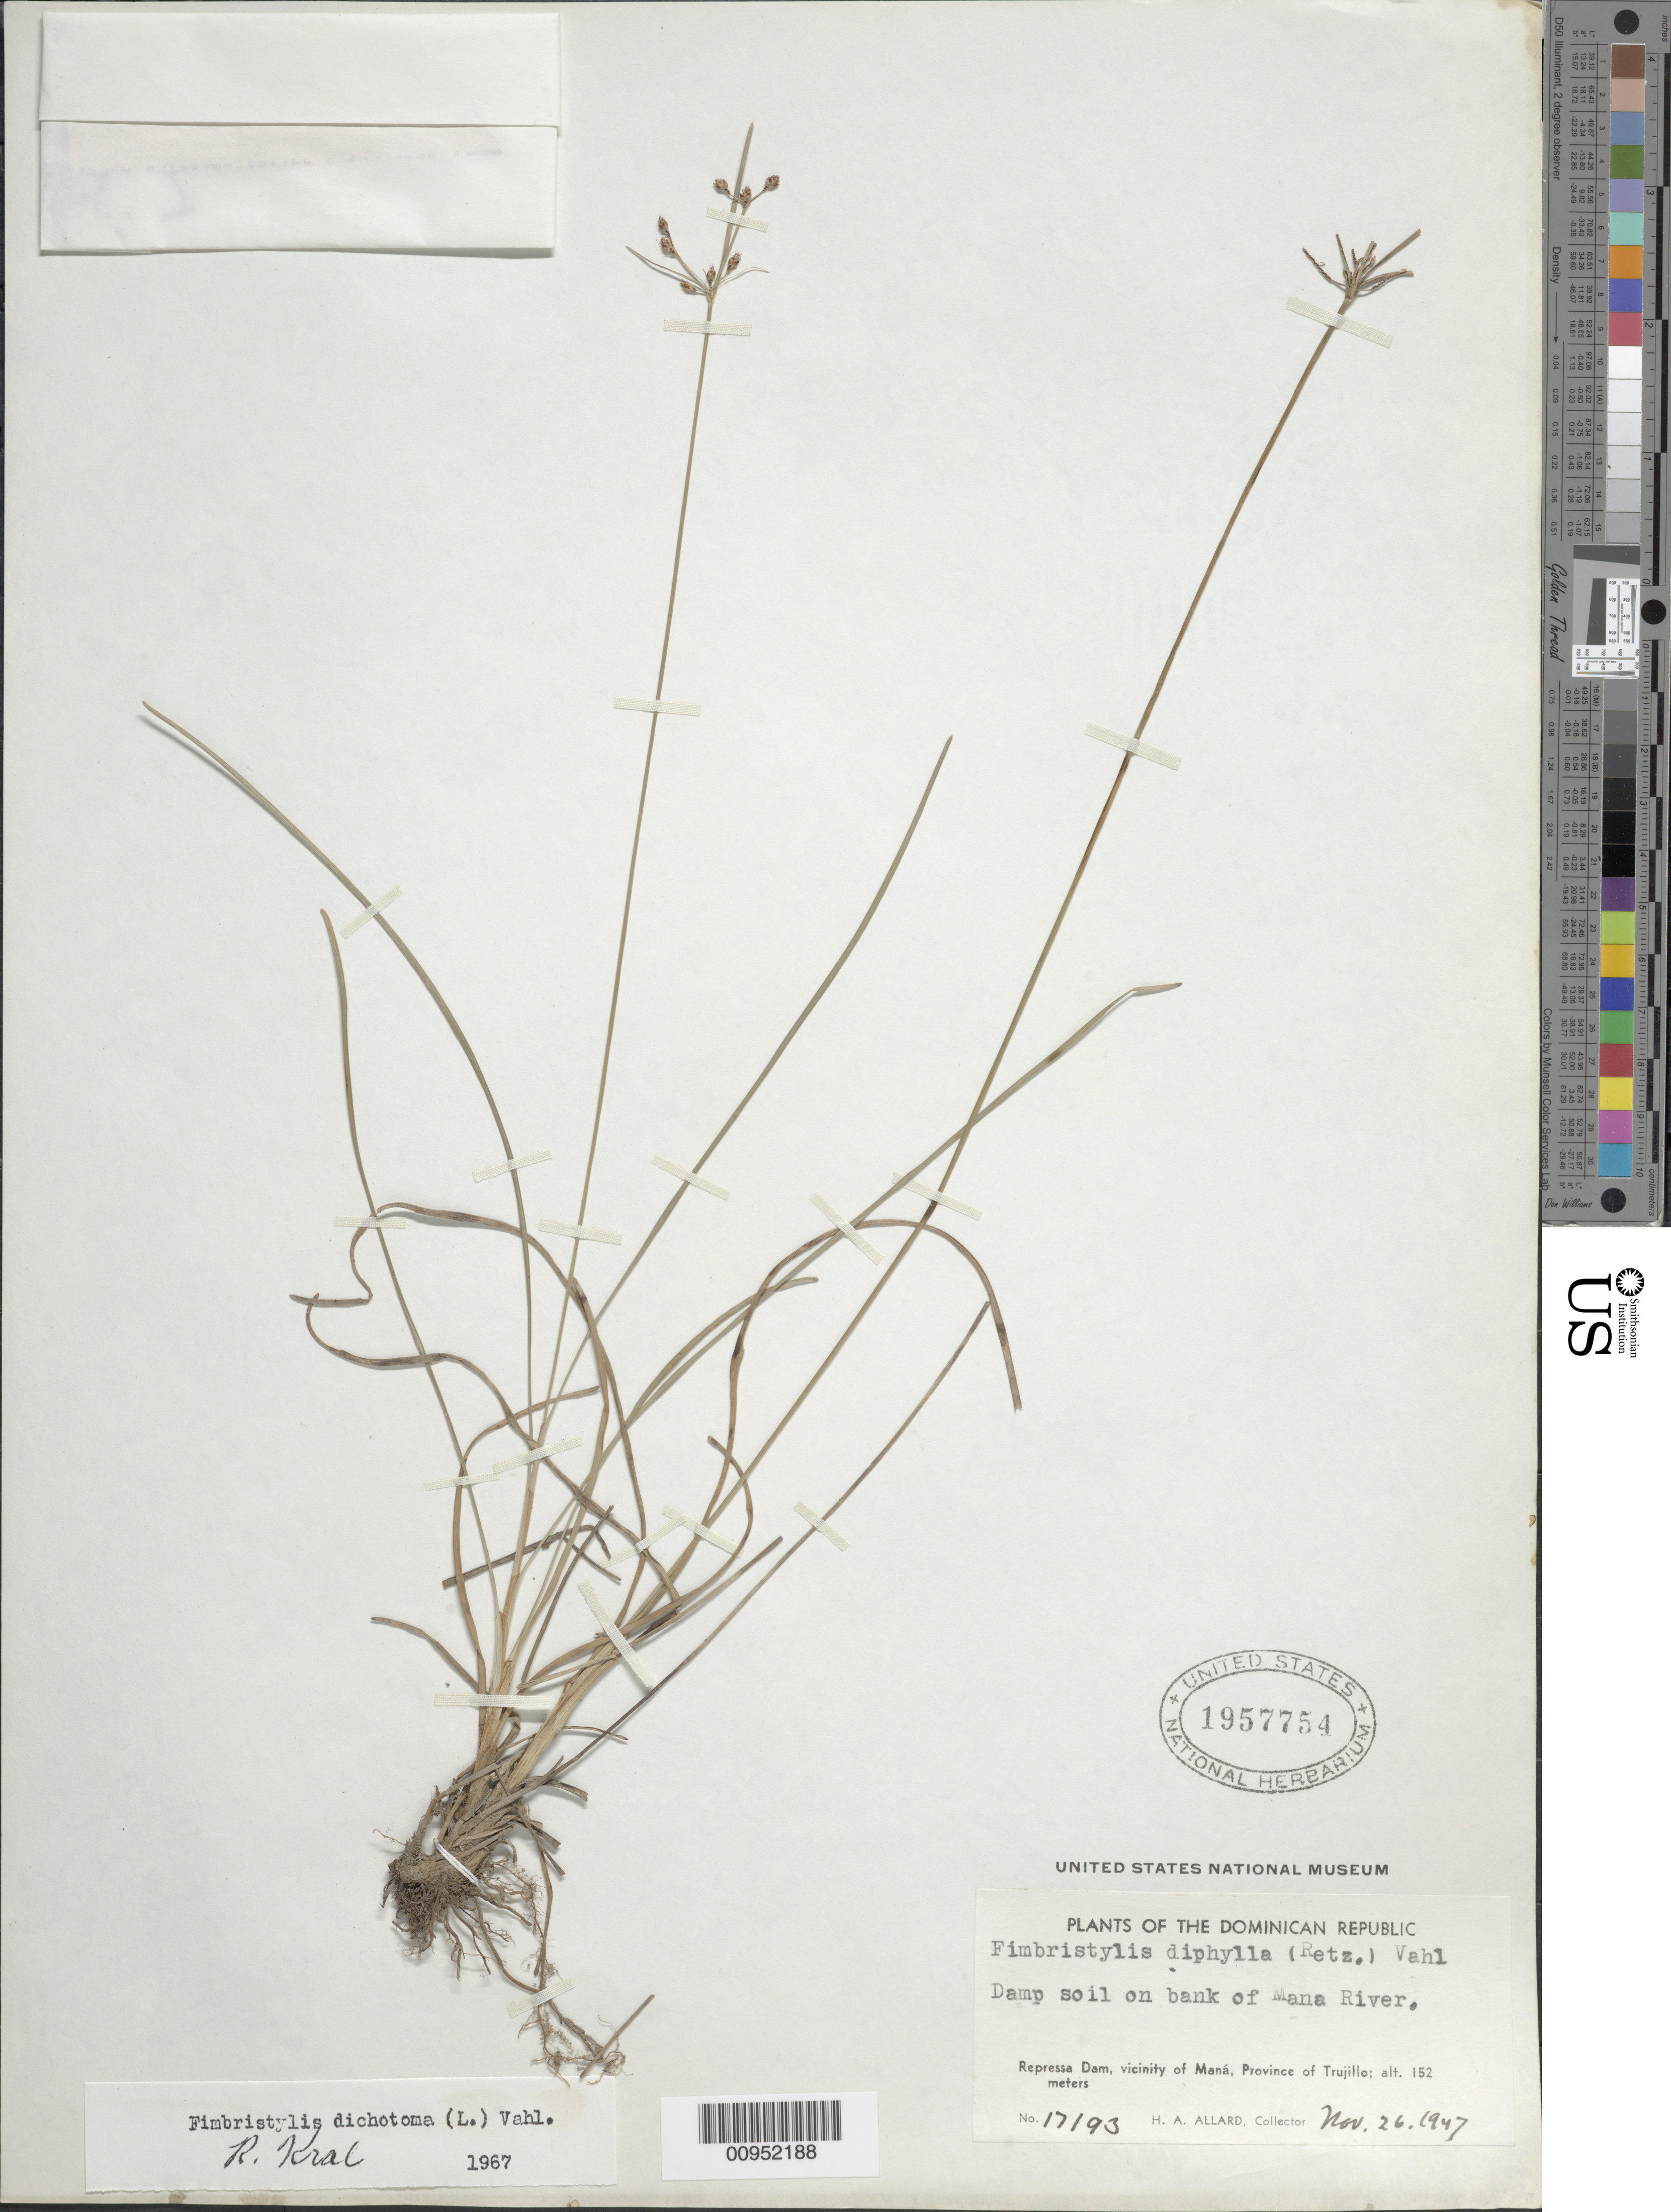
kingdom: Plantae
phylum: Tracheophyta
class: Liliopsida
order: Poales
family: Cyperaceae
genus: Fimbristylis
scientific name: Fimbristylis dichotoma subsp. dichotoma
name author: (L.) Vahl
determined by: Kral, Robert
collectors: H. A. Allard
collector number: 17193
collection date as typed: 26 Nov 1947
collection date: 1947-11-26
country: Dominican Republic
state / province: Santo Domingo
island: Hispaniola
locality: Repressa Dam, vicinity of Maná, bank of Maná River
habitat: Damp soil on bank of river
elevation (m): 152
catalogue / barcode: US 1957754